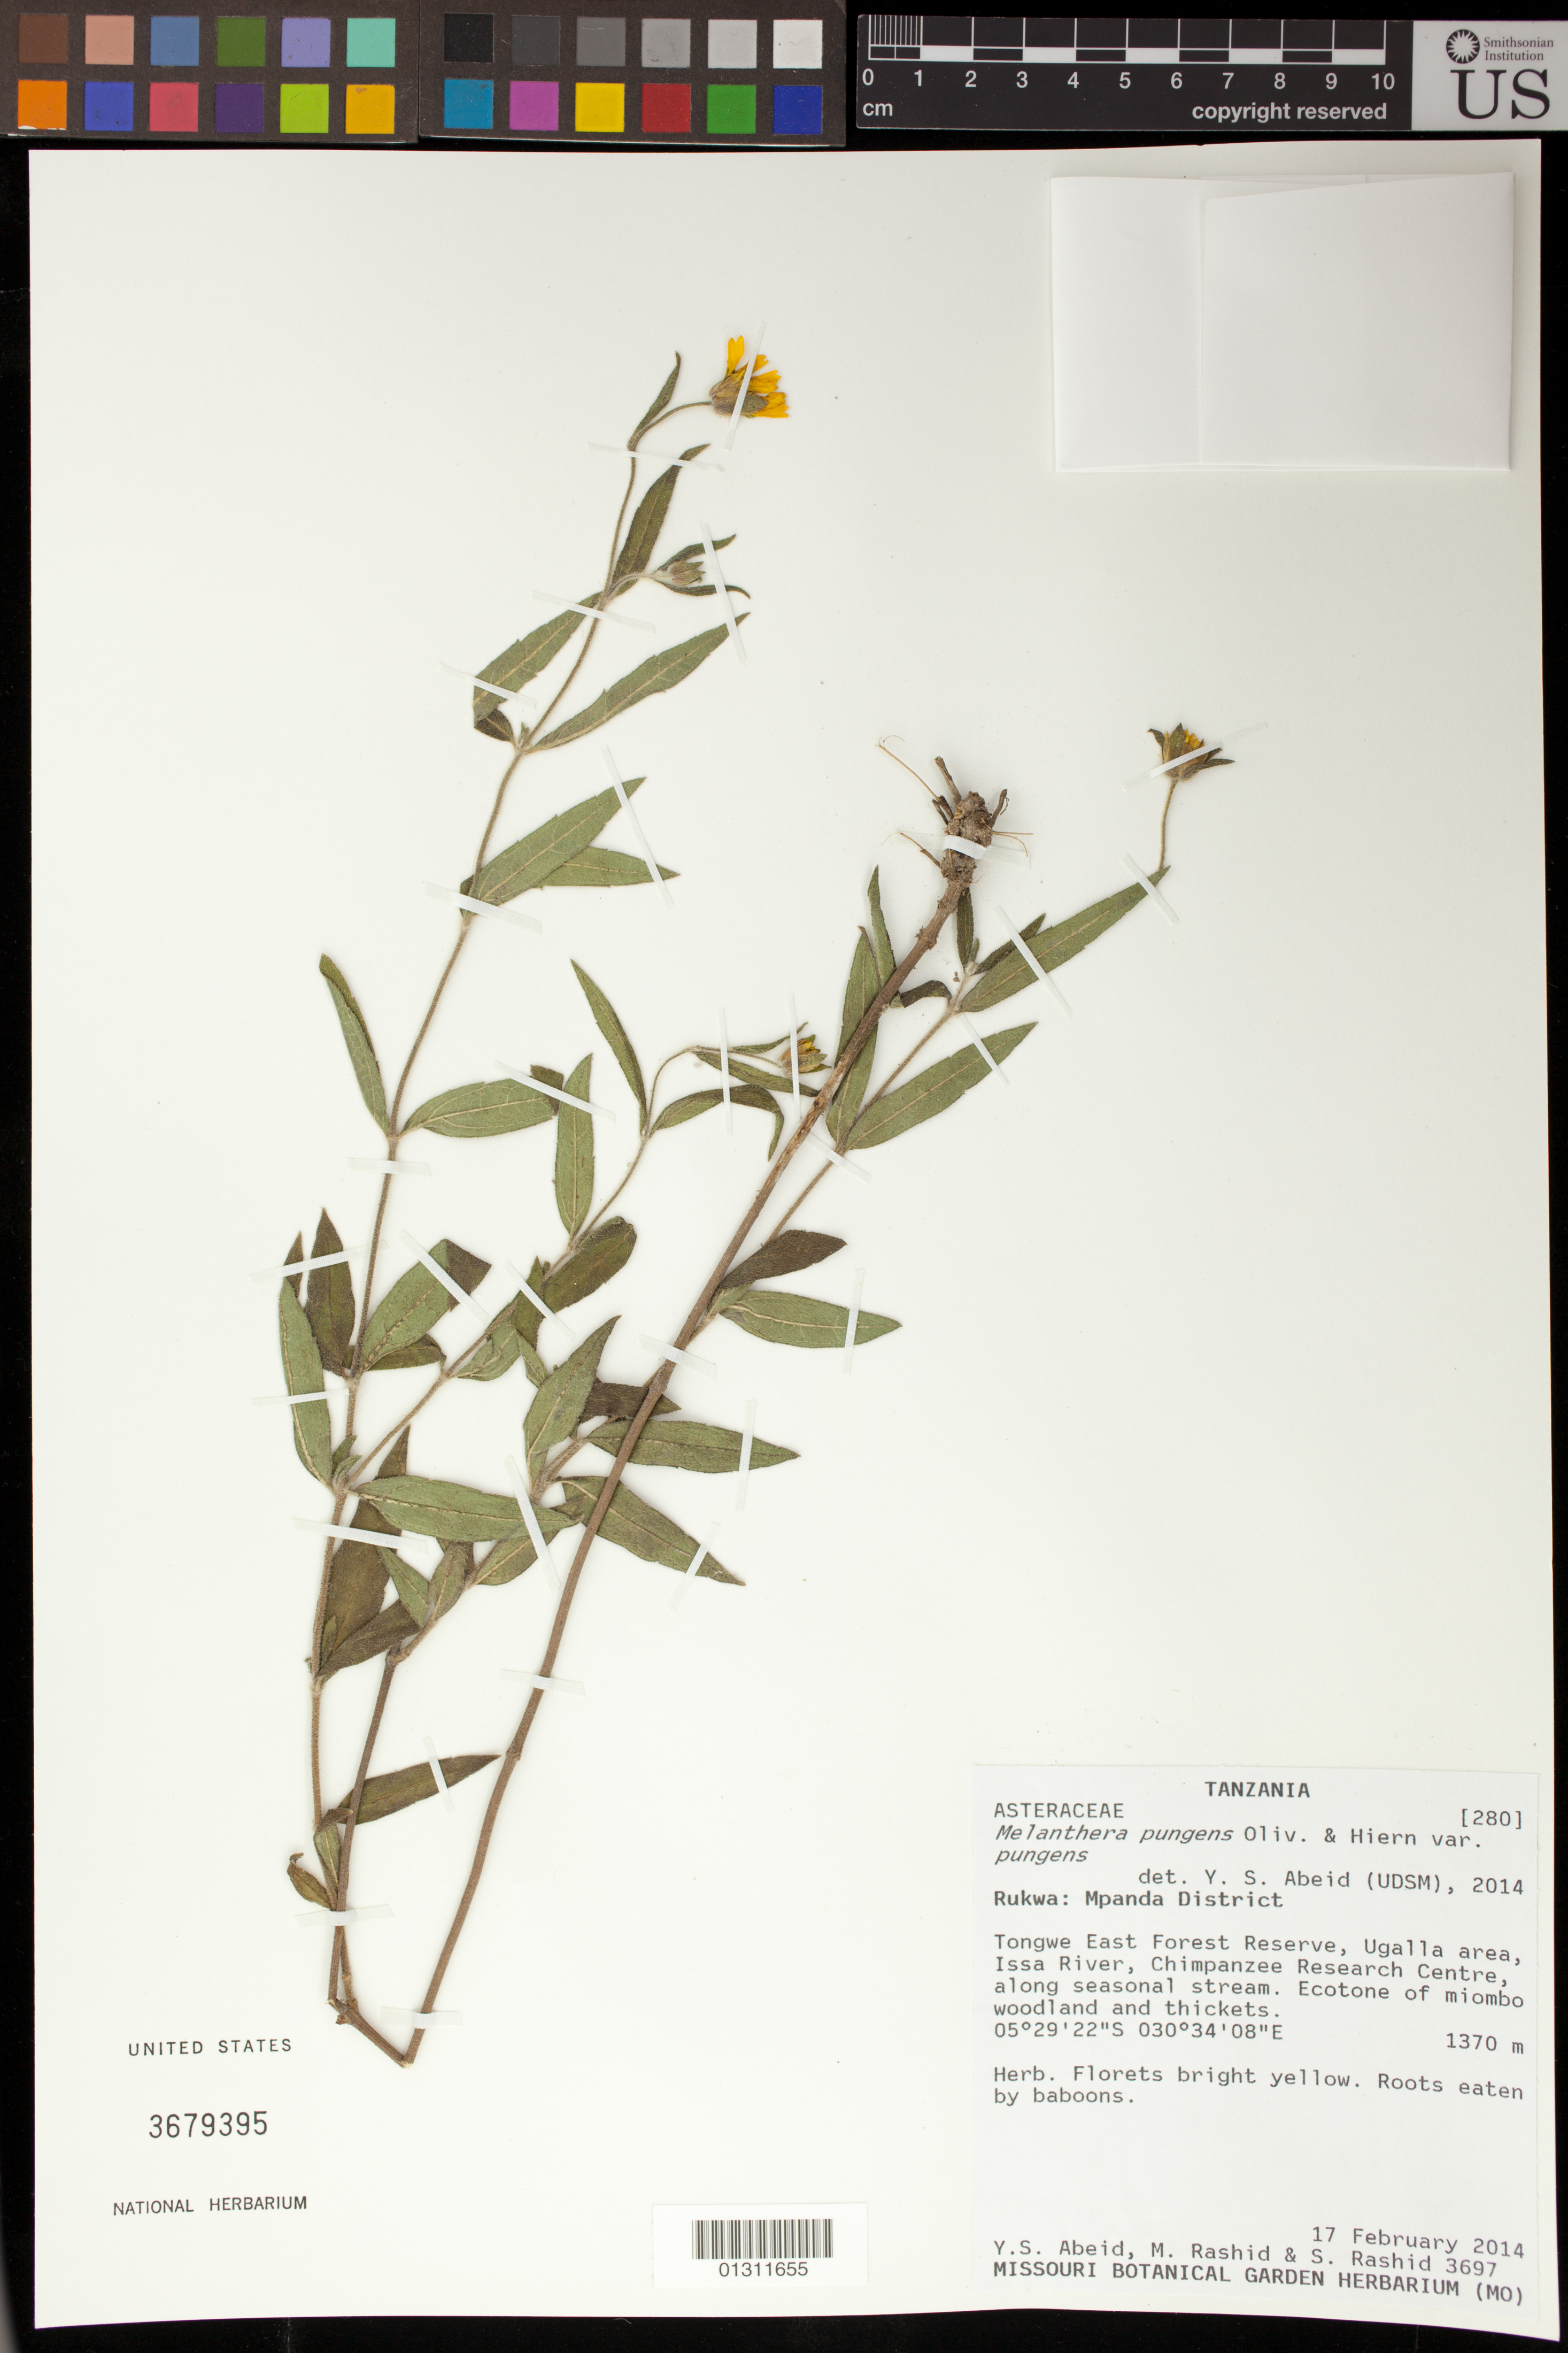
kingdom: Plantae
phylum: Tracheophyta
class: Magnoliopsida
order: Asterales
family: Asteraceae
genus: Melanthera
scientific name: Melanthera pungens var. pungens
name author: Oliv. & Hiern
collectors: Y. Abeid, M. Rashid & S. Rashid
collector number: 3697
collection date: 2014-02-17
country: Tanzania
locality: Tongawe East Forest Reserve, Ugalla area, Issa River, Chimpanzee Research Centre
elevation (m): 1370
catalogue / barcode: US 3679395